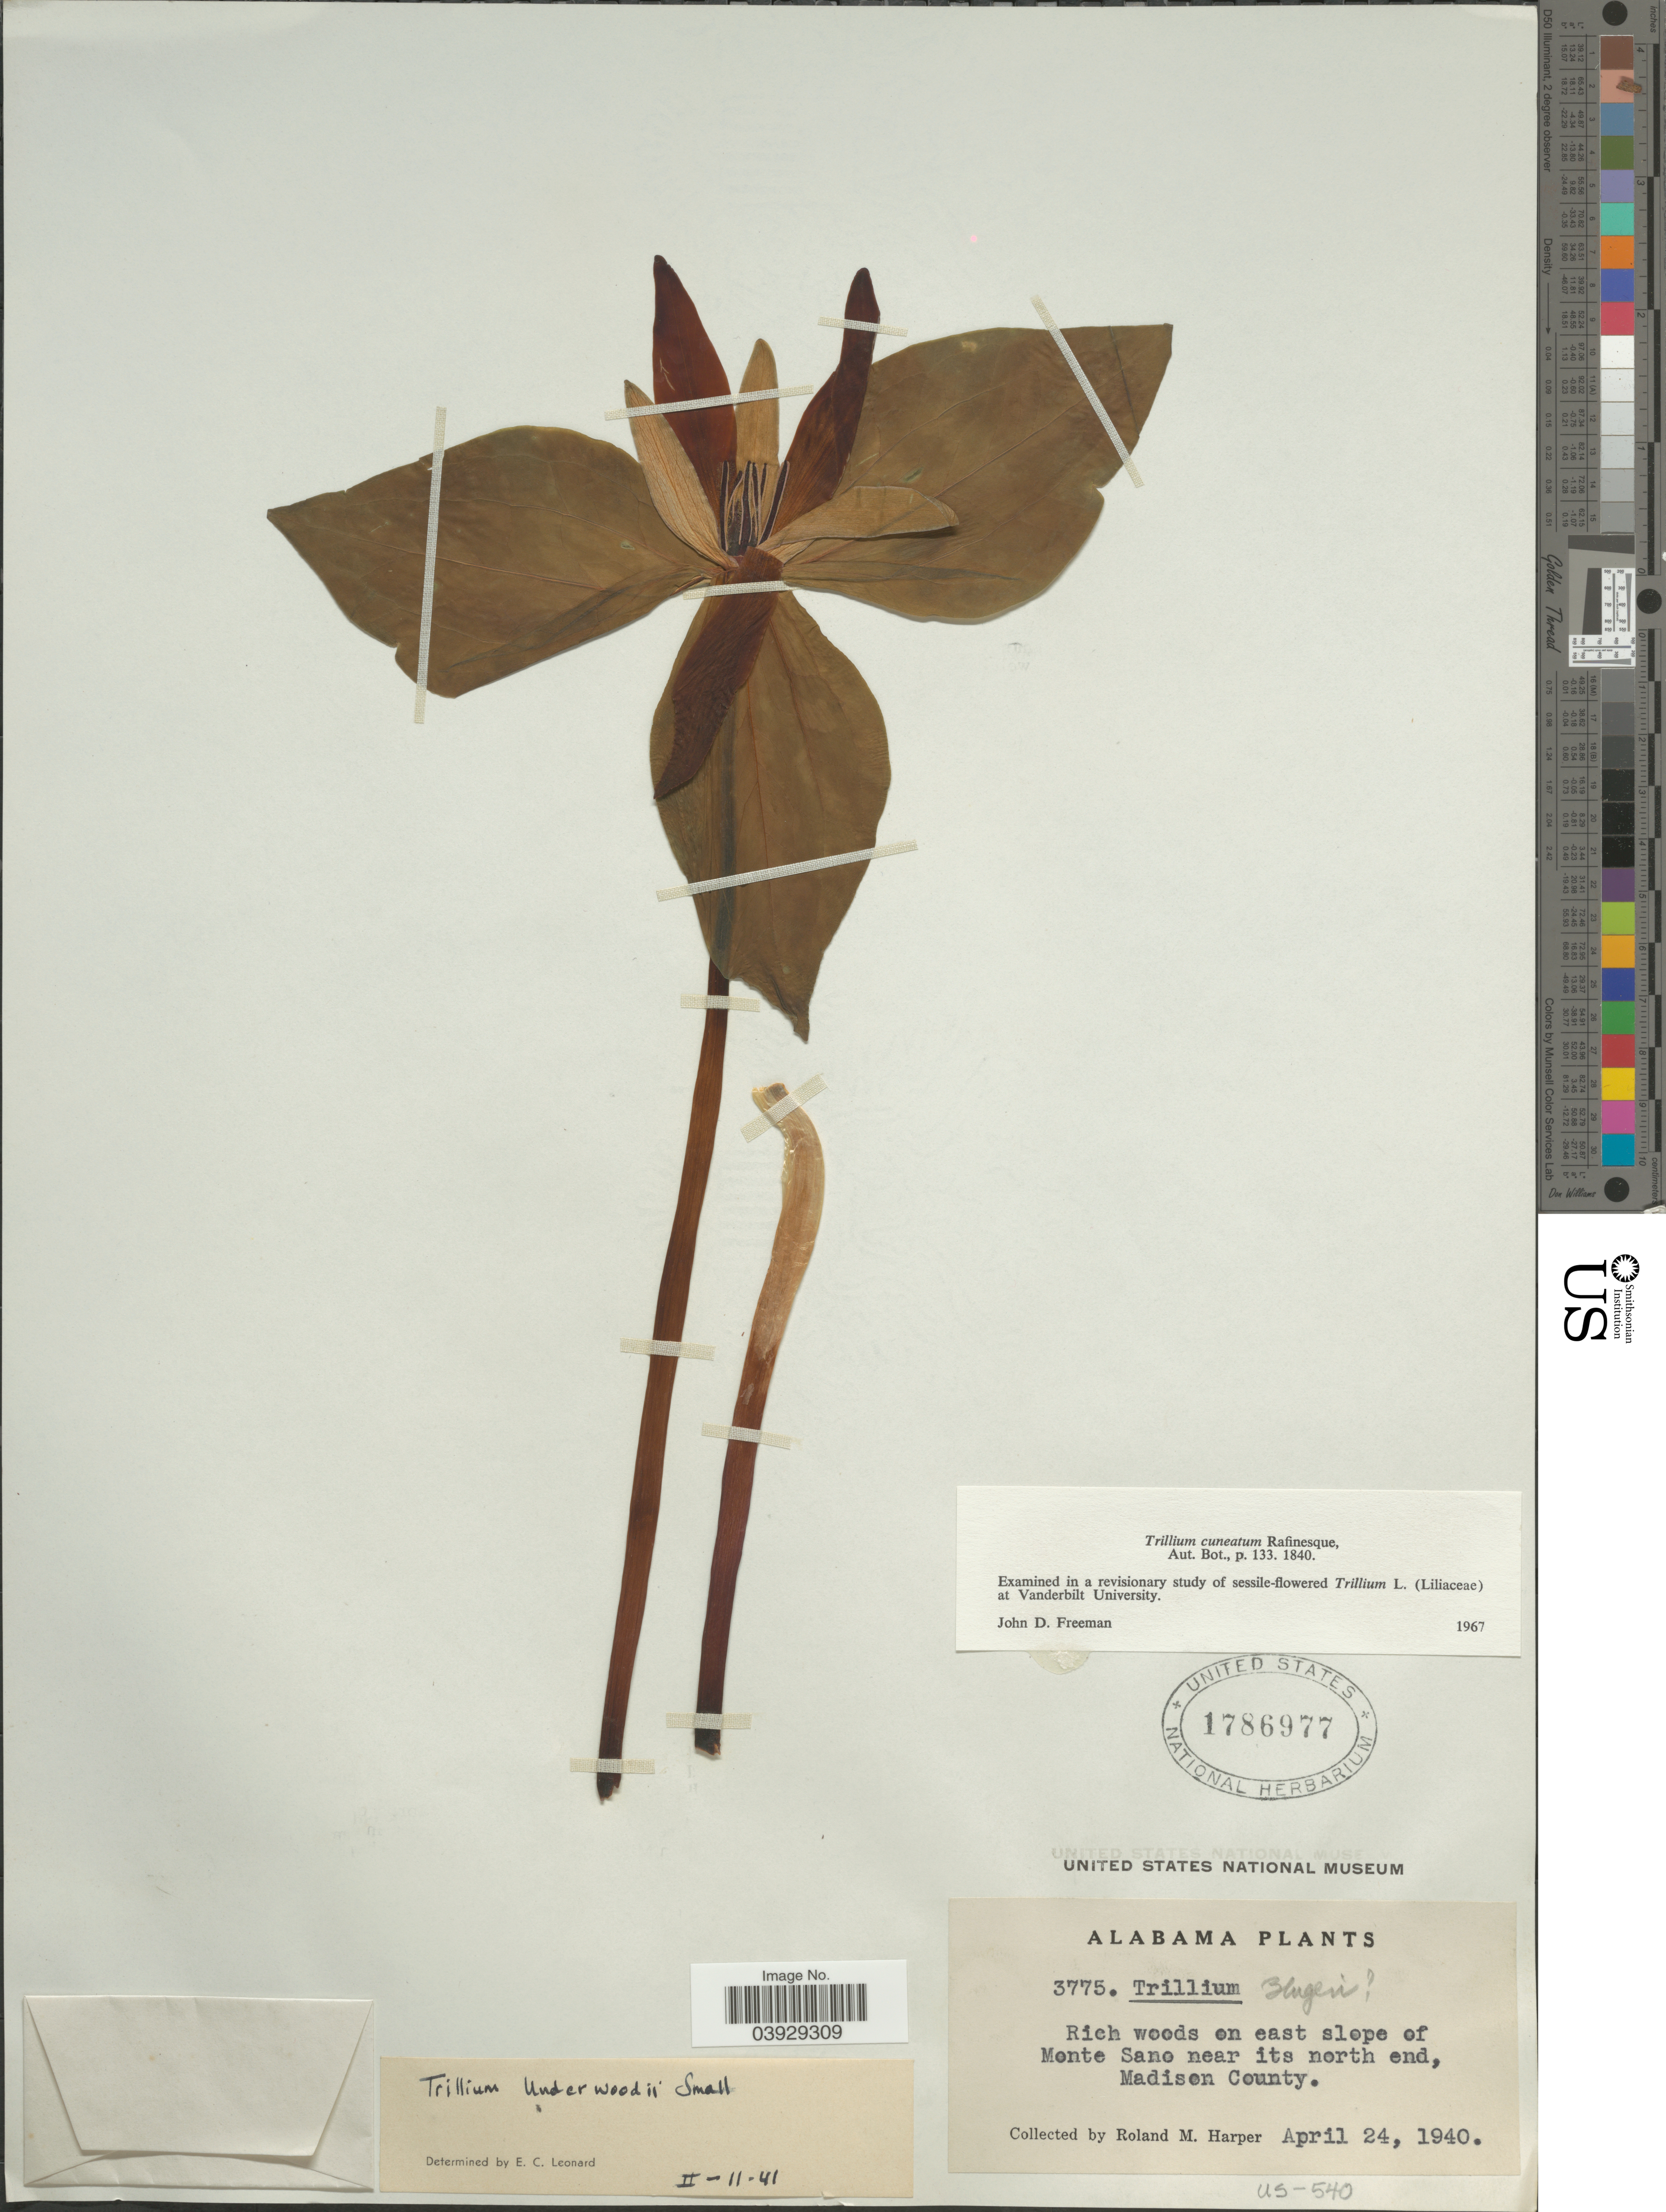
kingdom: Plantae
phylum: Tracheophyta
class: Liliopsida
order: Liliales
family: Melanthiaceae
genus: Trillium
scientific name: Trillium cuneatum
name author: Raf.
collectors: R. M. Harper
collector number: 3775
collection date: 1940-04-24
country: United States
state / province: Alabama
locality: Rich woods on east slope of Monte Sano near its north end, Madison County.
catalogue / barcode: US 1786977